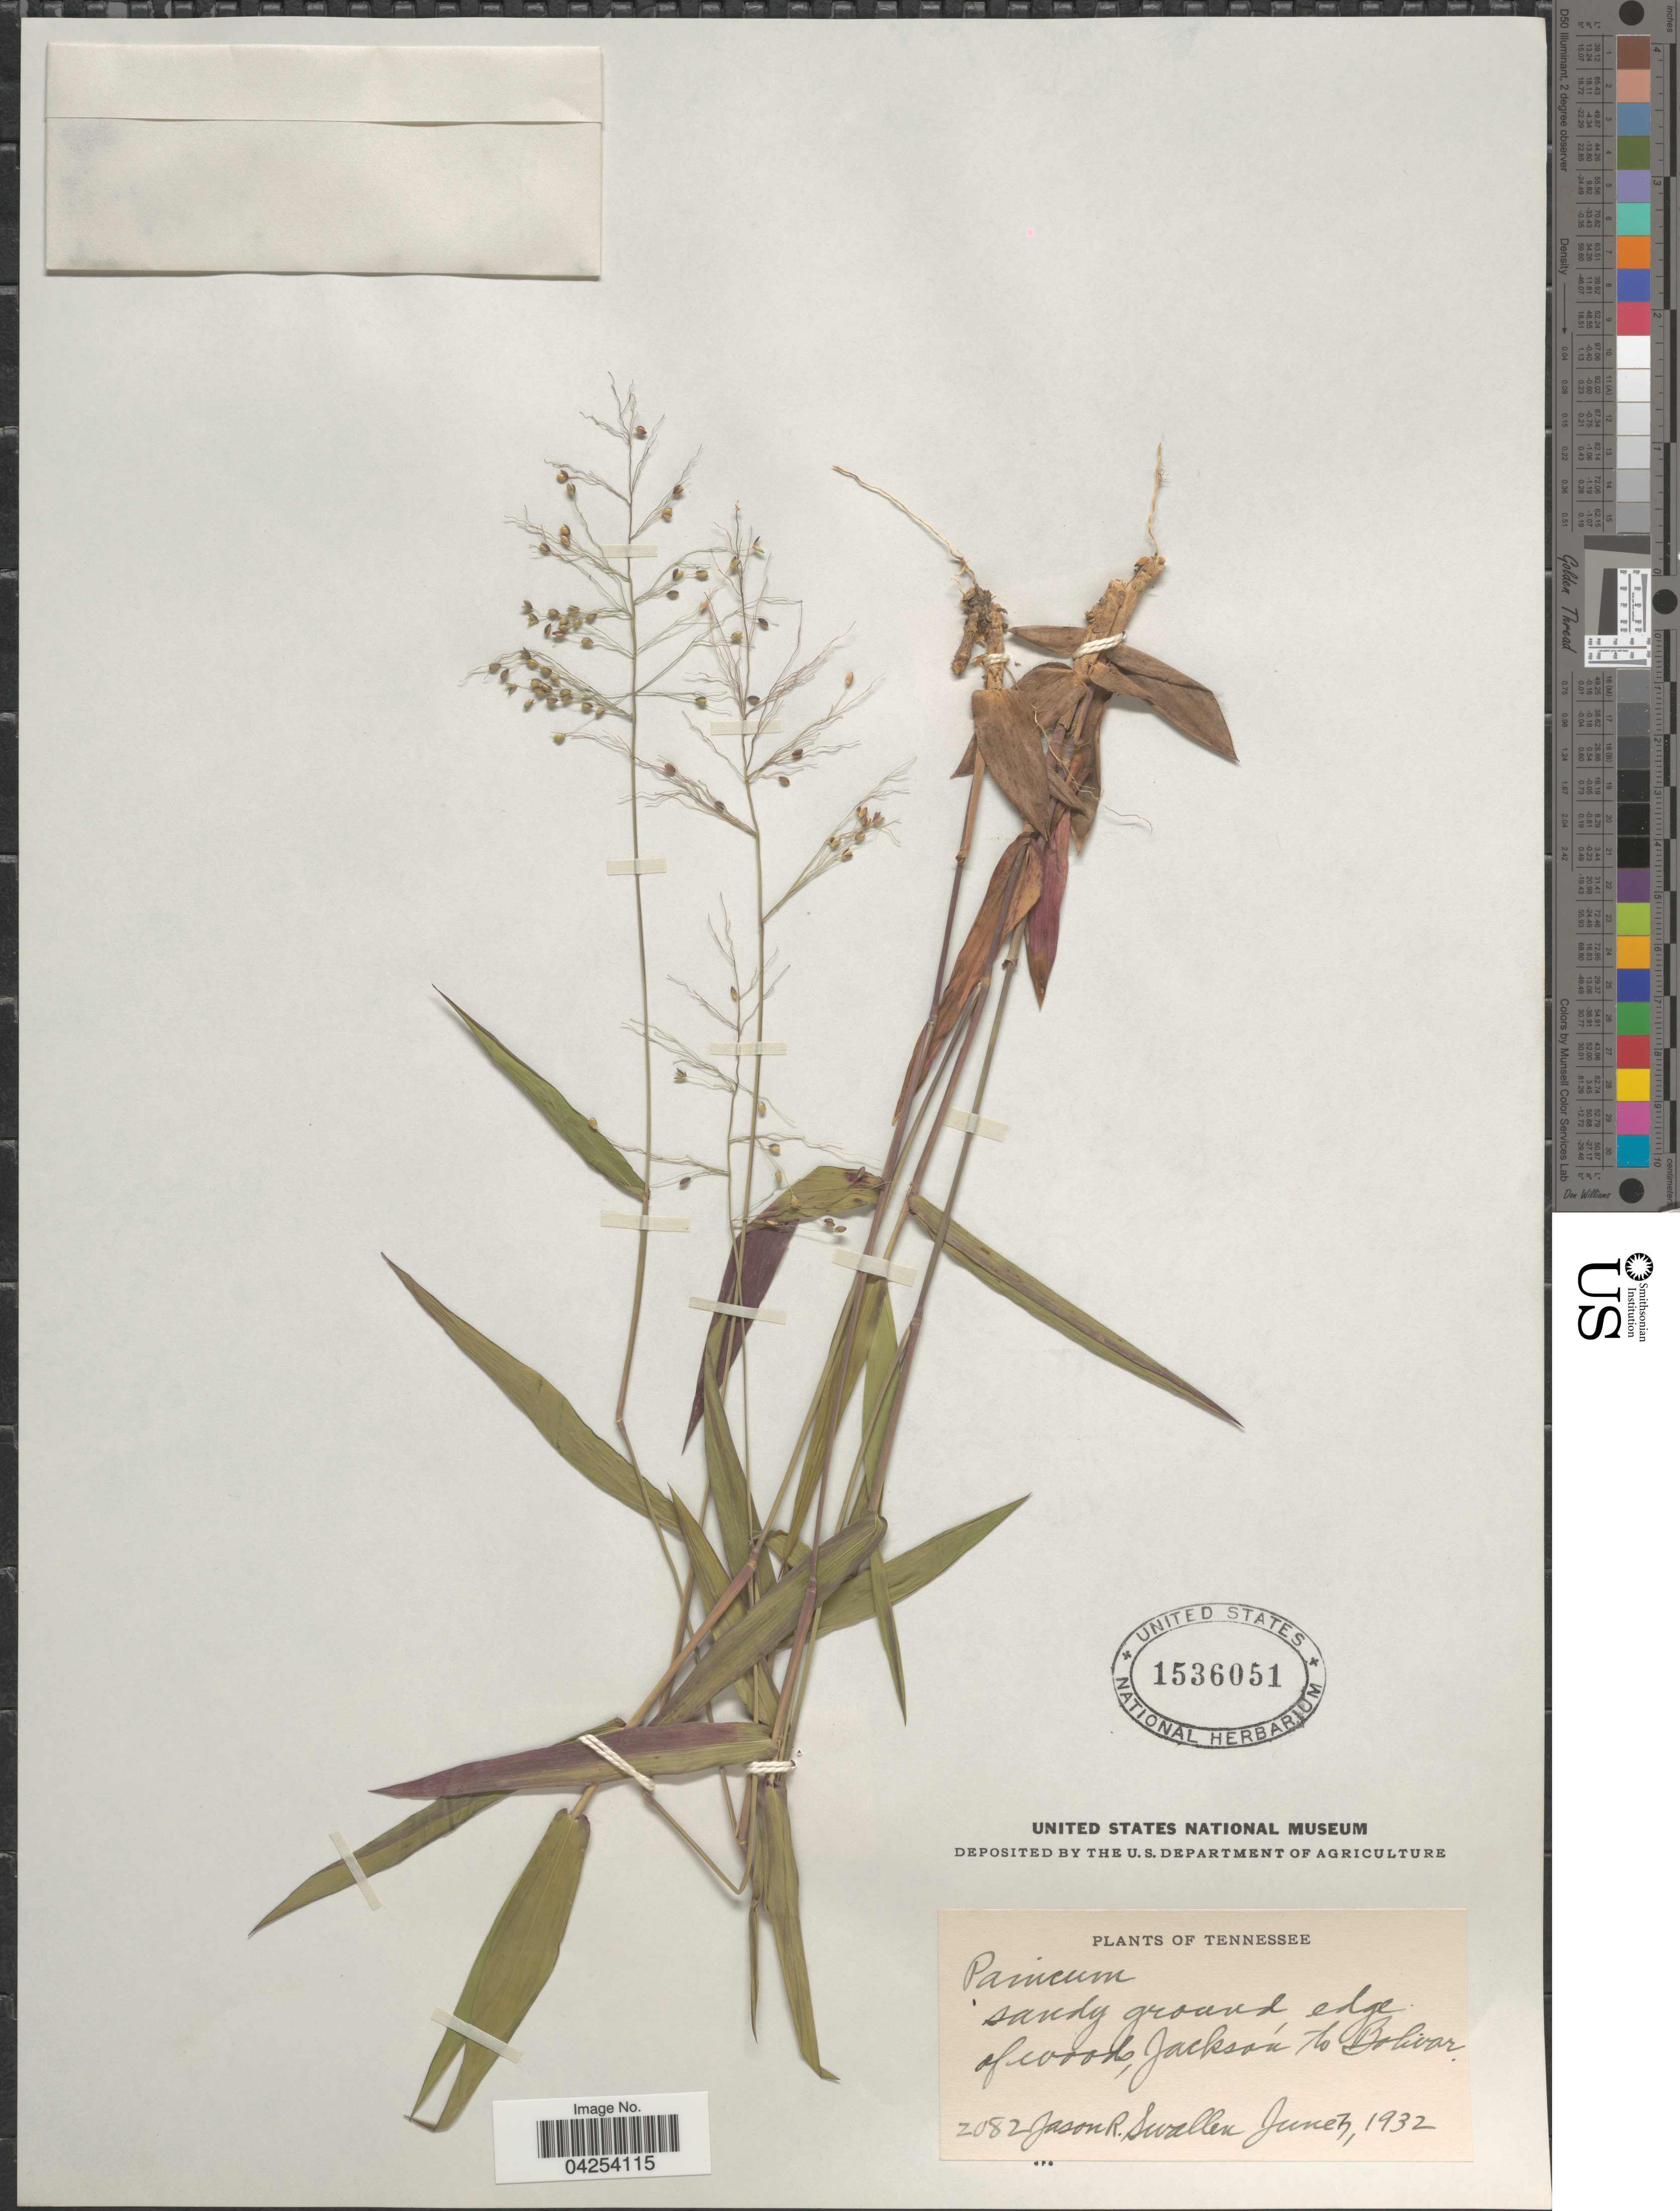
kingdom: Plantae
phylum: Tracheophyta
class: Liliopsida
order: Poales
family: Poaceae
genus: Dichanthelium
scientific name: Dichanthelium commutatum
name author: (Schult.) Gould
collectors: J. R. Swallen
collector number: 2082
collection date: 1932-06-03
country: United States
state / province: Tennessee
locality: Sandy ground edge of woods, Jackson to Bolivar.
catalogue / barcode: US 1536051